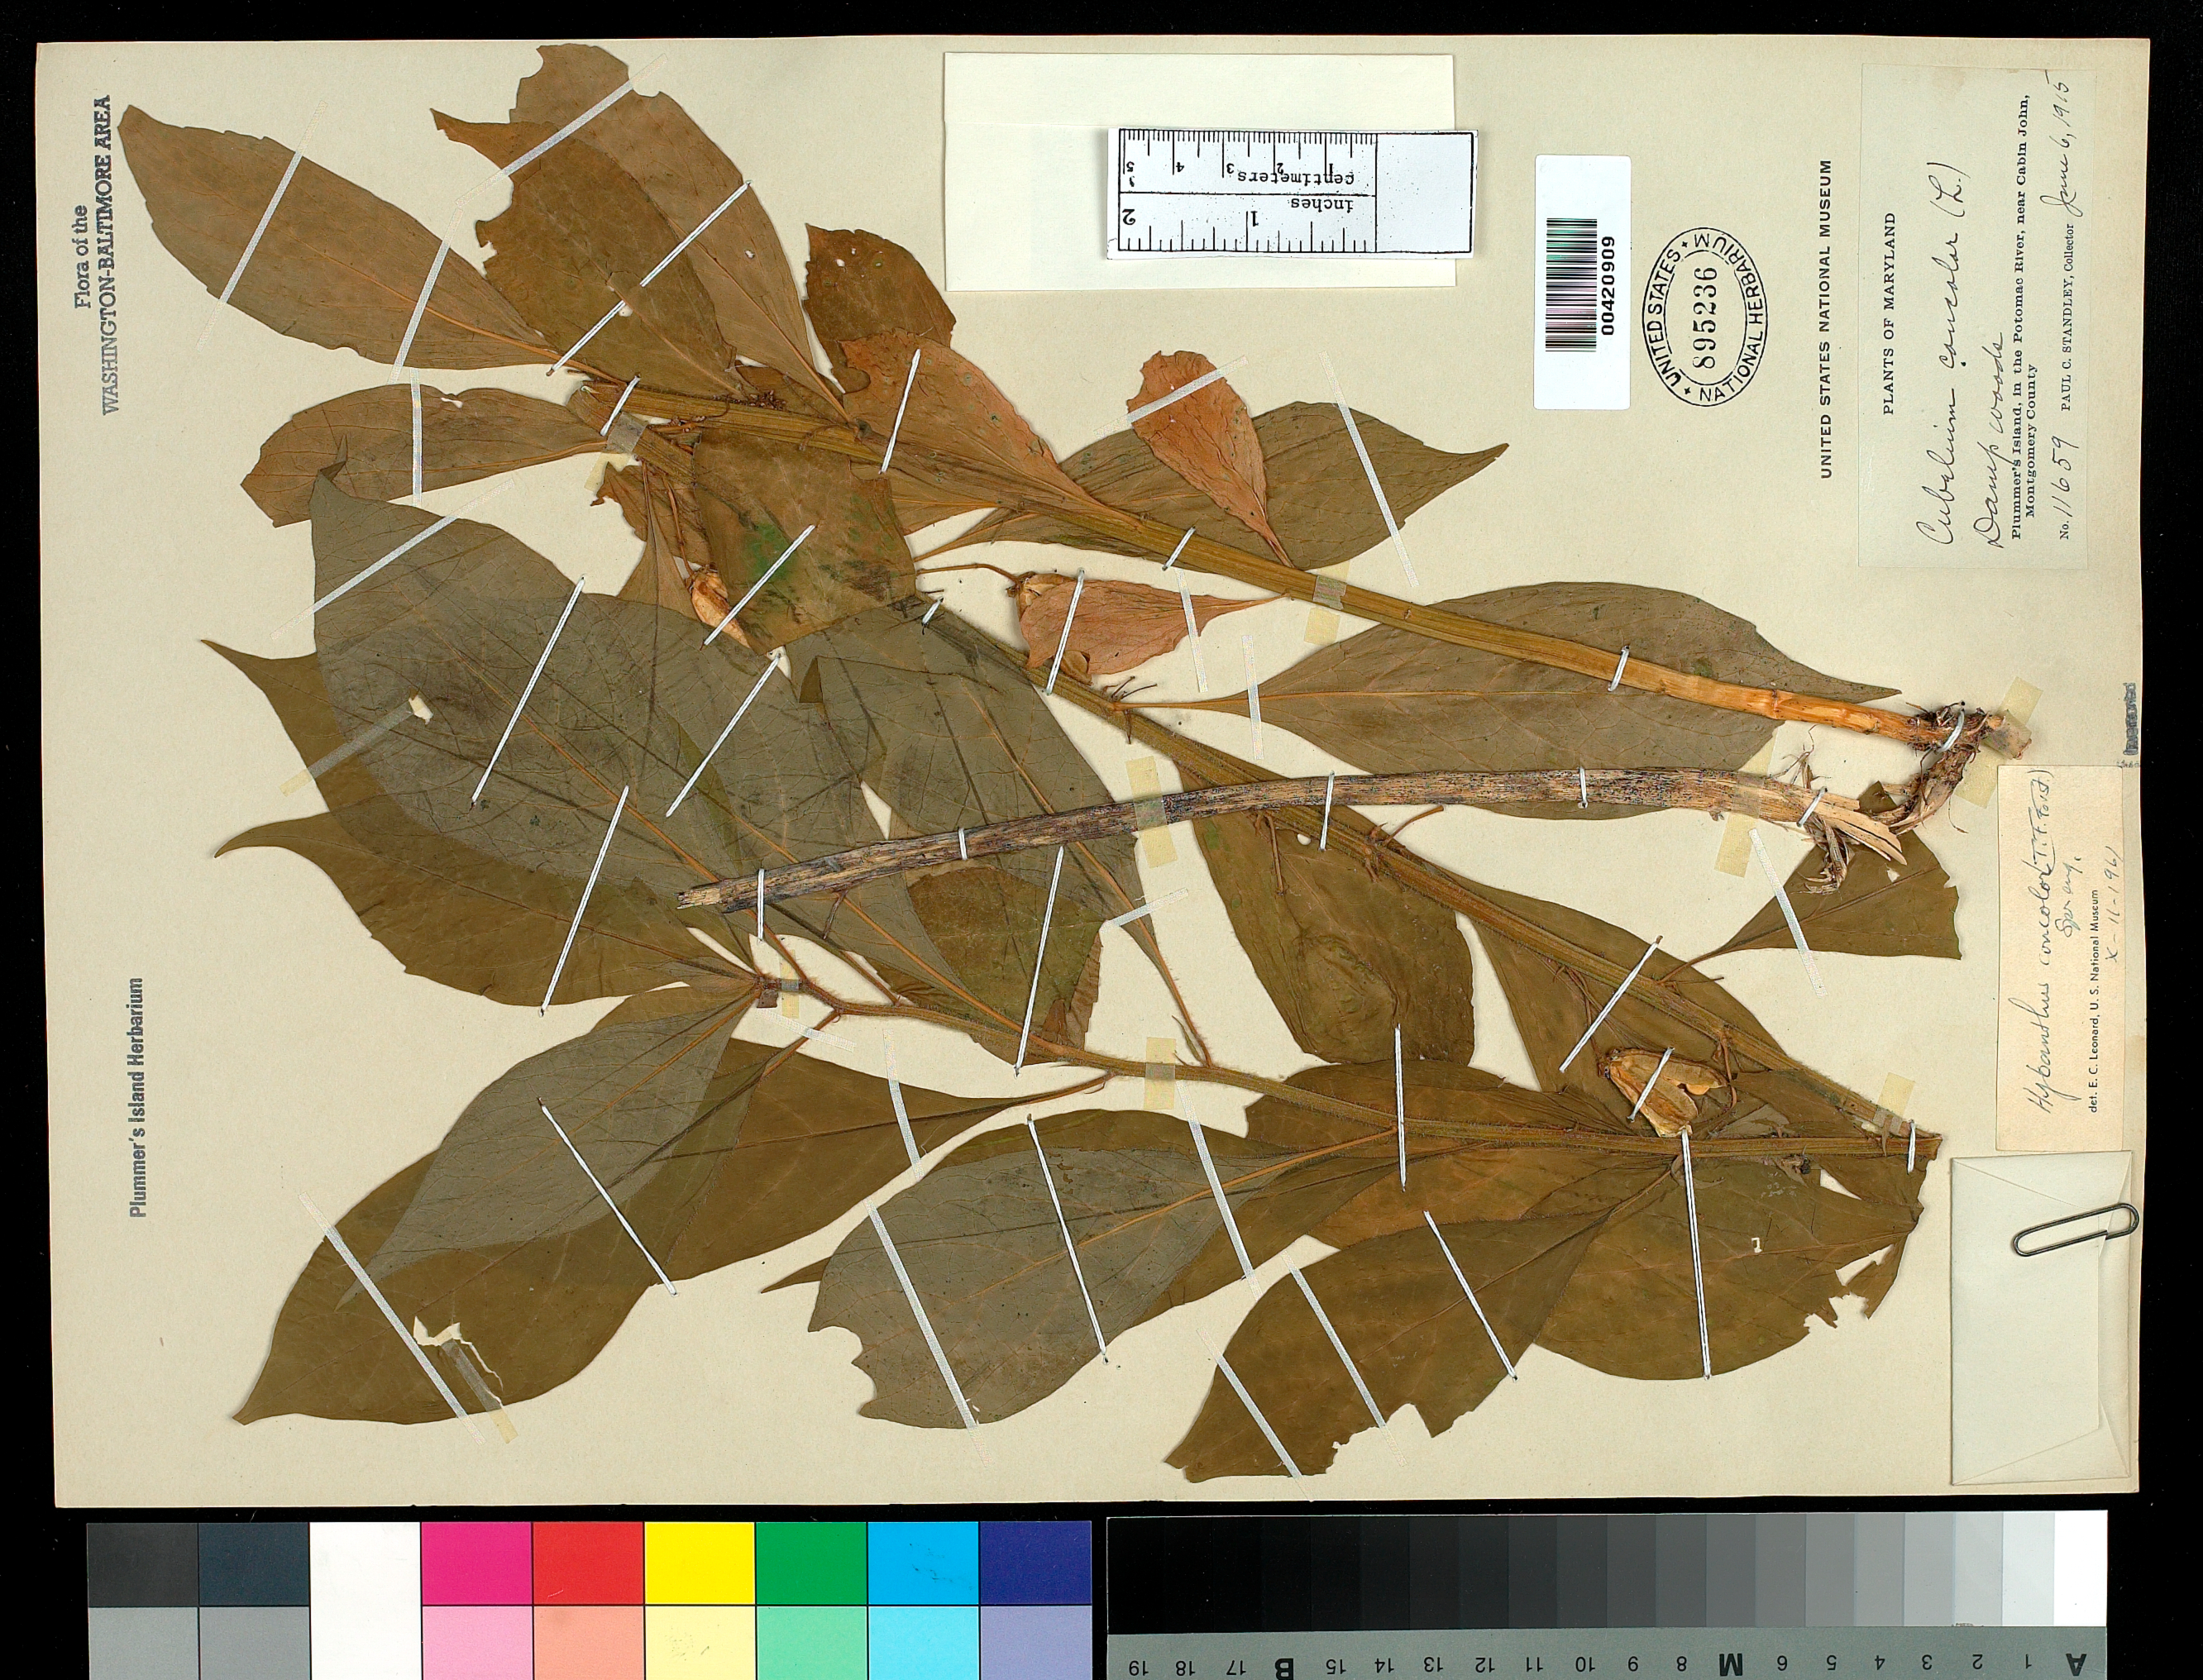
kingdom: Plantae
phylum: Tracheophyta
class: Magnoliopsida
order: Malpighiales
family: Violaceae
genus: Cubelium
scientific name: Cubelium concolor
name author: (T.F. Forst.) Raf. ex Britton & A. Br.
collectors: P. C. Standley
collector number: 11659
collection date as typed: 06 Jun 1915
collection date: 1915-06-06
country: United States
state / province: Maryland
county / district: Montgomery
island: Plummers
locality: Plummer's Island, near Cabin John C. & O. Canal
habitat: Damp woods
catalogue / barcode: US 895236